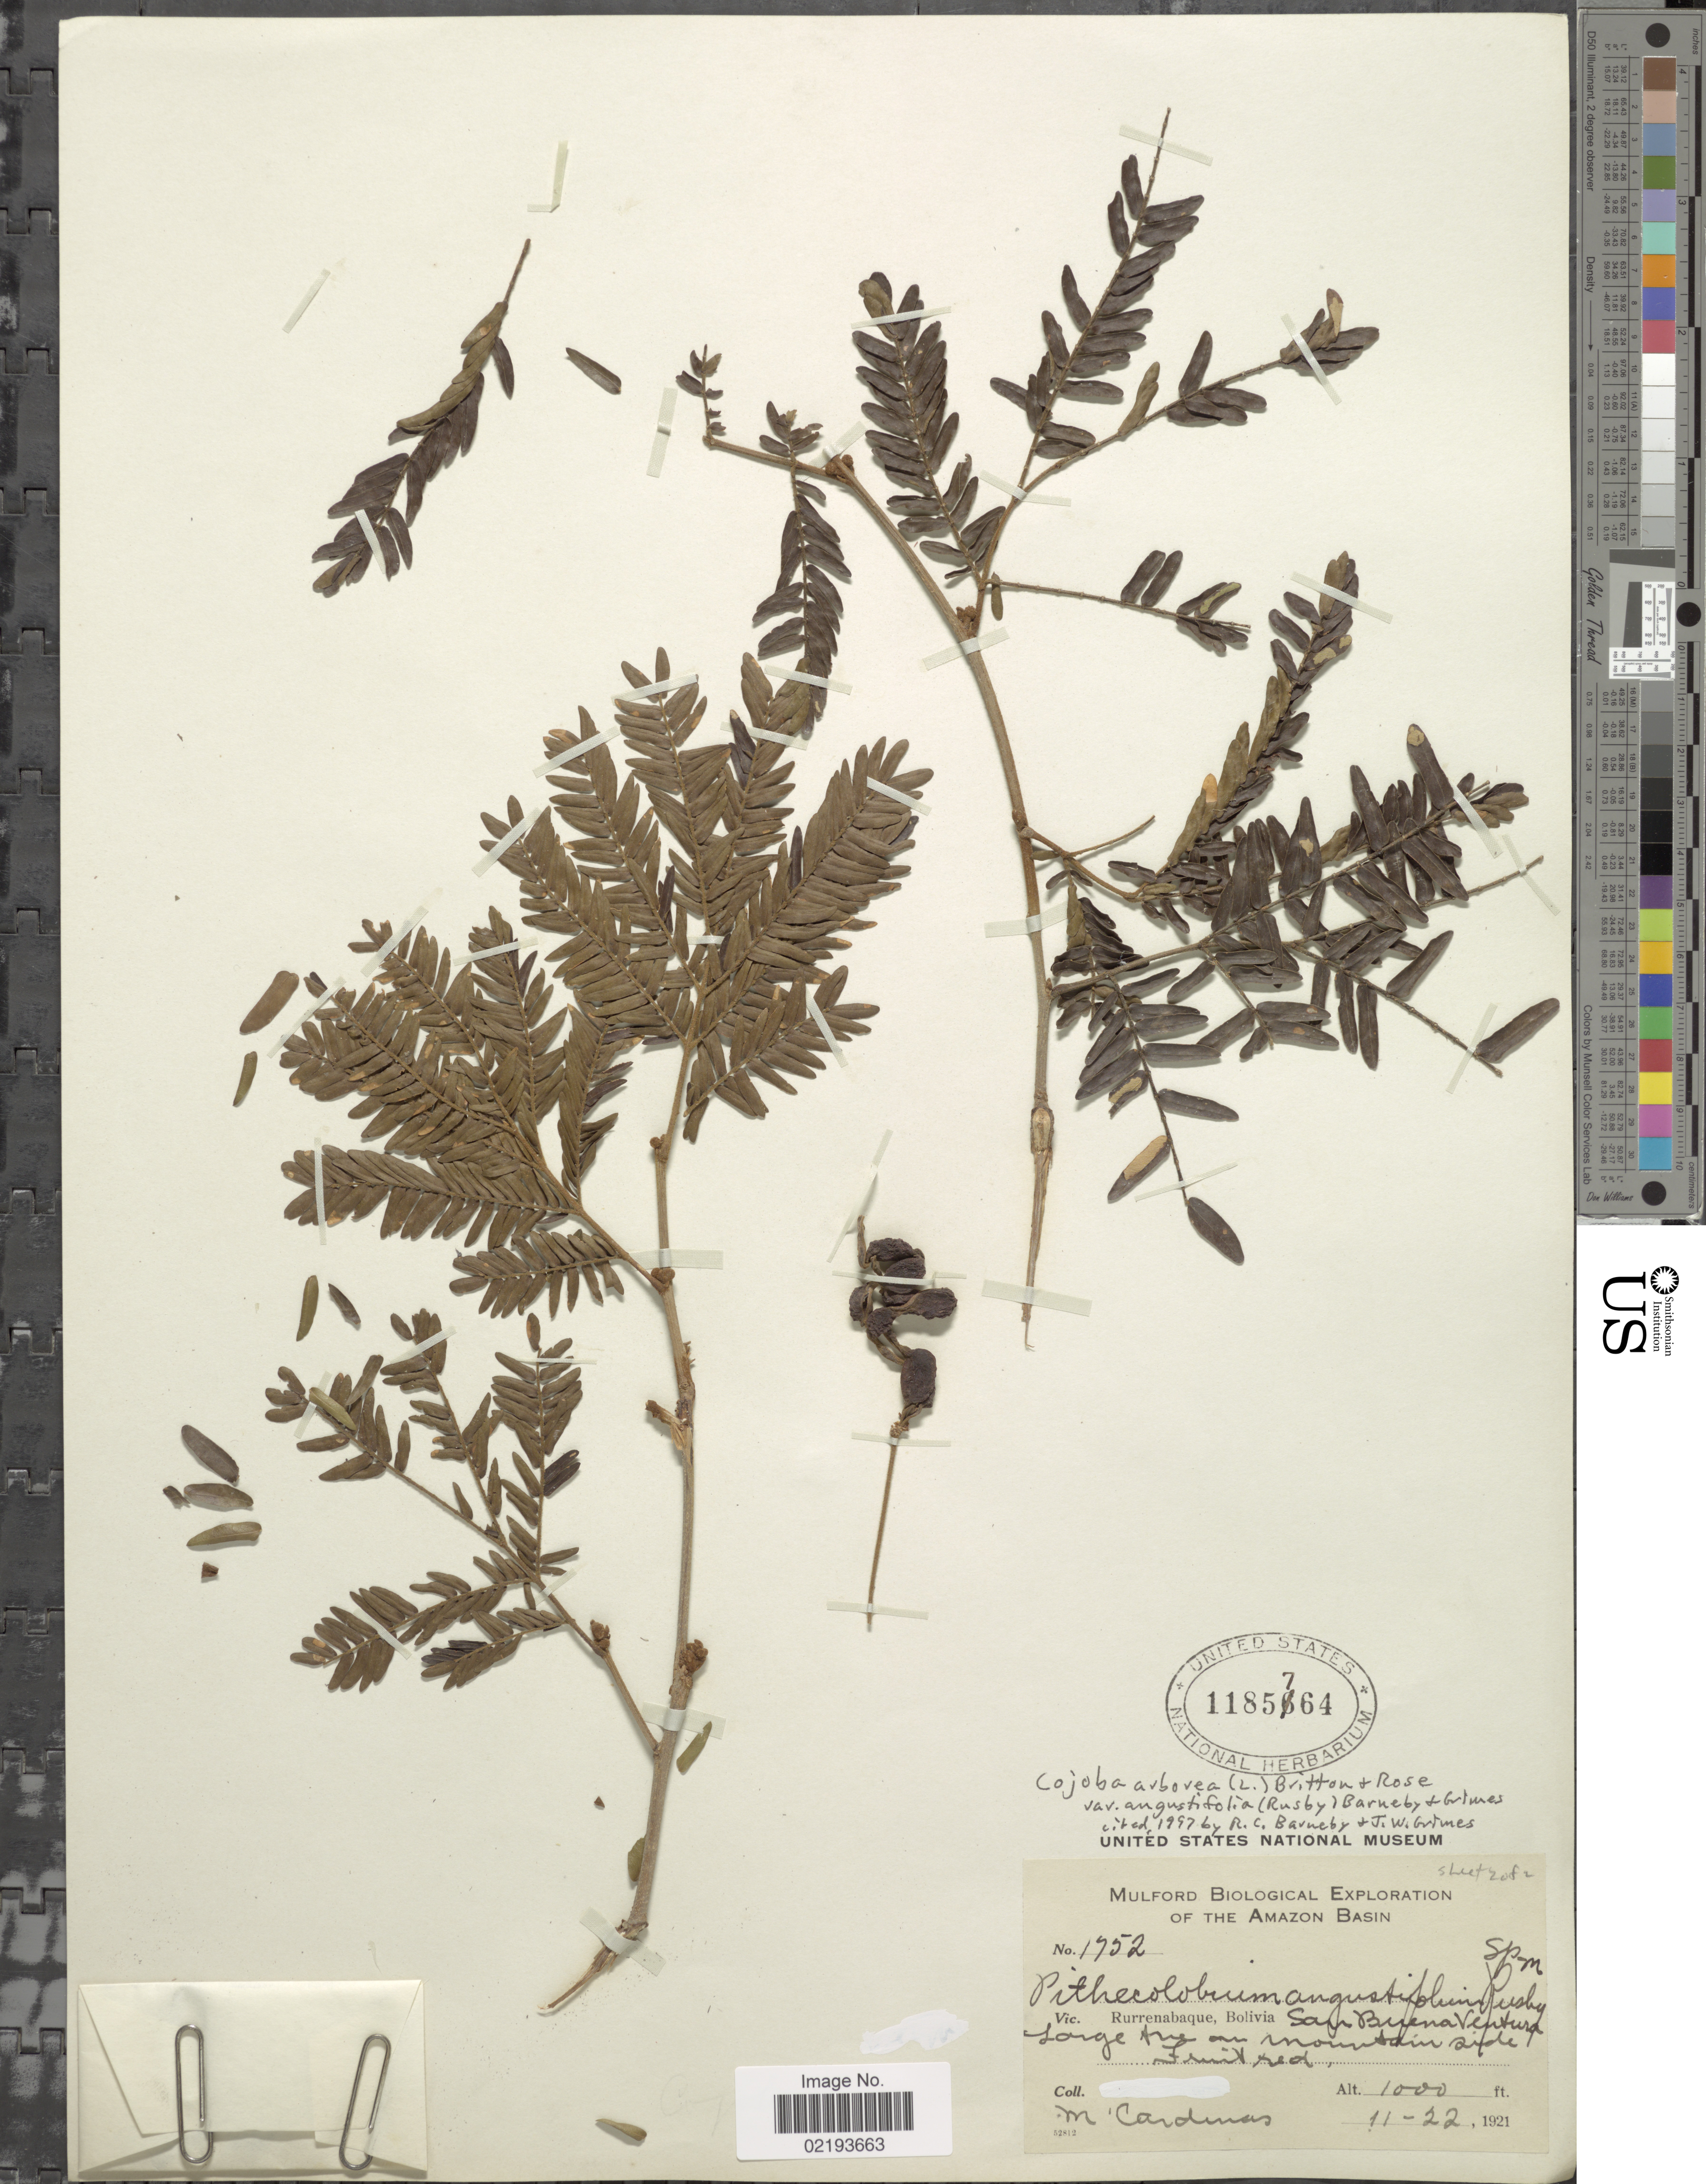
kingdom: Plantae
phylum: Tracheophyta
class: Magnoliopsida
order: Fabales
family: Fabaceae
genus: Cojoba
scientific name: Cojoba arborea var. angustifolia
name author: (Rusby) Barneby & J.W. Grimes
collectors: M. Cárdenas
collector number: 1752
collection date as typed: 11-22-1921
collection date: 1921-11-22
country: Bolivia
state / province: La Paz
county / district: Iturralde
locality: San Buena Ventura. Rurrenabaque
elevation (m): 305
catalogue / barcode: US 1185764